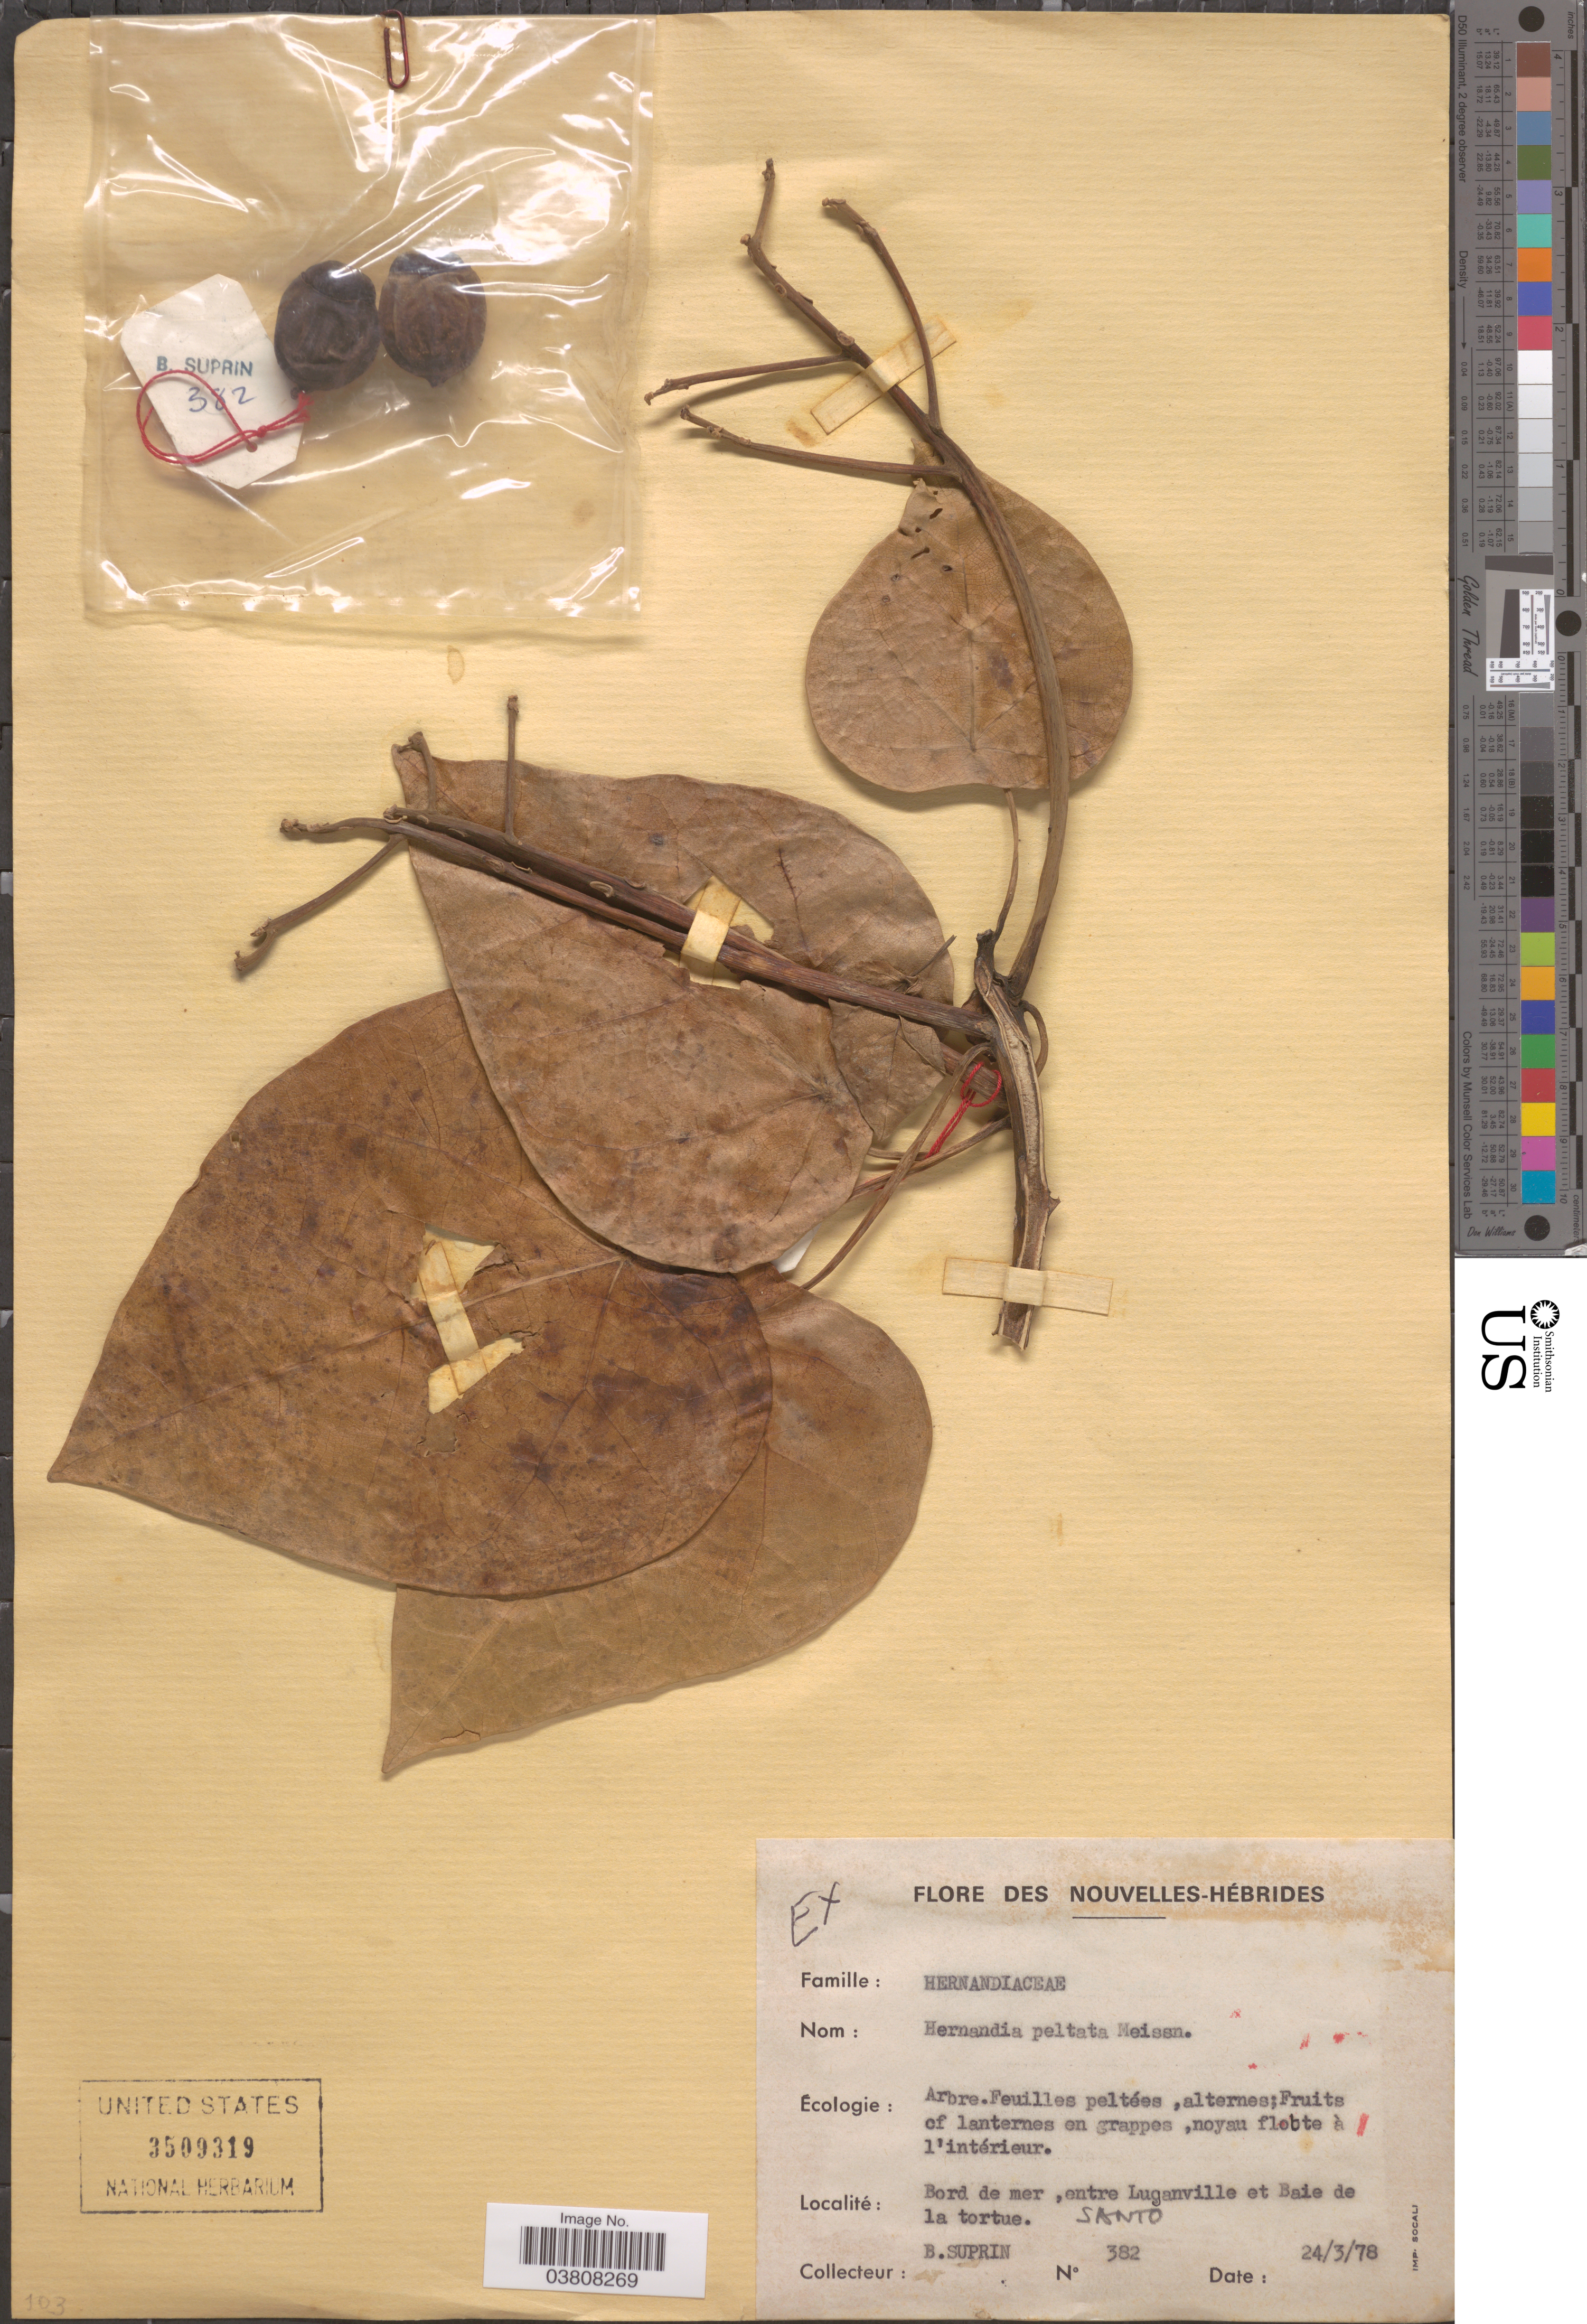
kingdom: Plantae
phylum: Tracheophyta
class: Magnoliopsida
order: Laurales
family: Hernandiaceae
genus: Hernandia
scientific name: Hernandia nymphaeifolia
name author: (C. Presl) Kubitzki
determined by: Strong, Mark T., (BOT), Smithsonian Institution - National Museum of Natural History (UNITED STATES)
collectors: B. Suprin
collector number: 382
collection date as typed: Transcribed d/m/y: 24/3/78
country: Vanuatu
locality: Nouvelles-Hébrides. Bord de mer, entre Luganville et Baie de la tortue. Santo.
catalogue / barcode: US 3509319